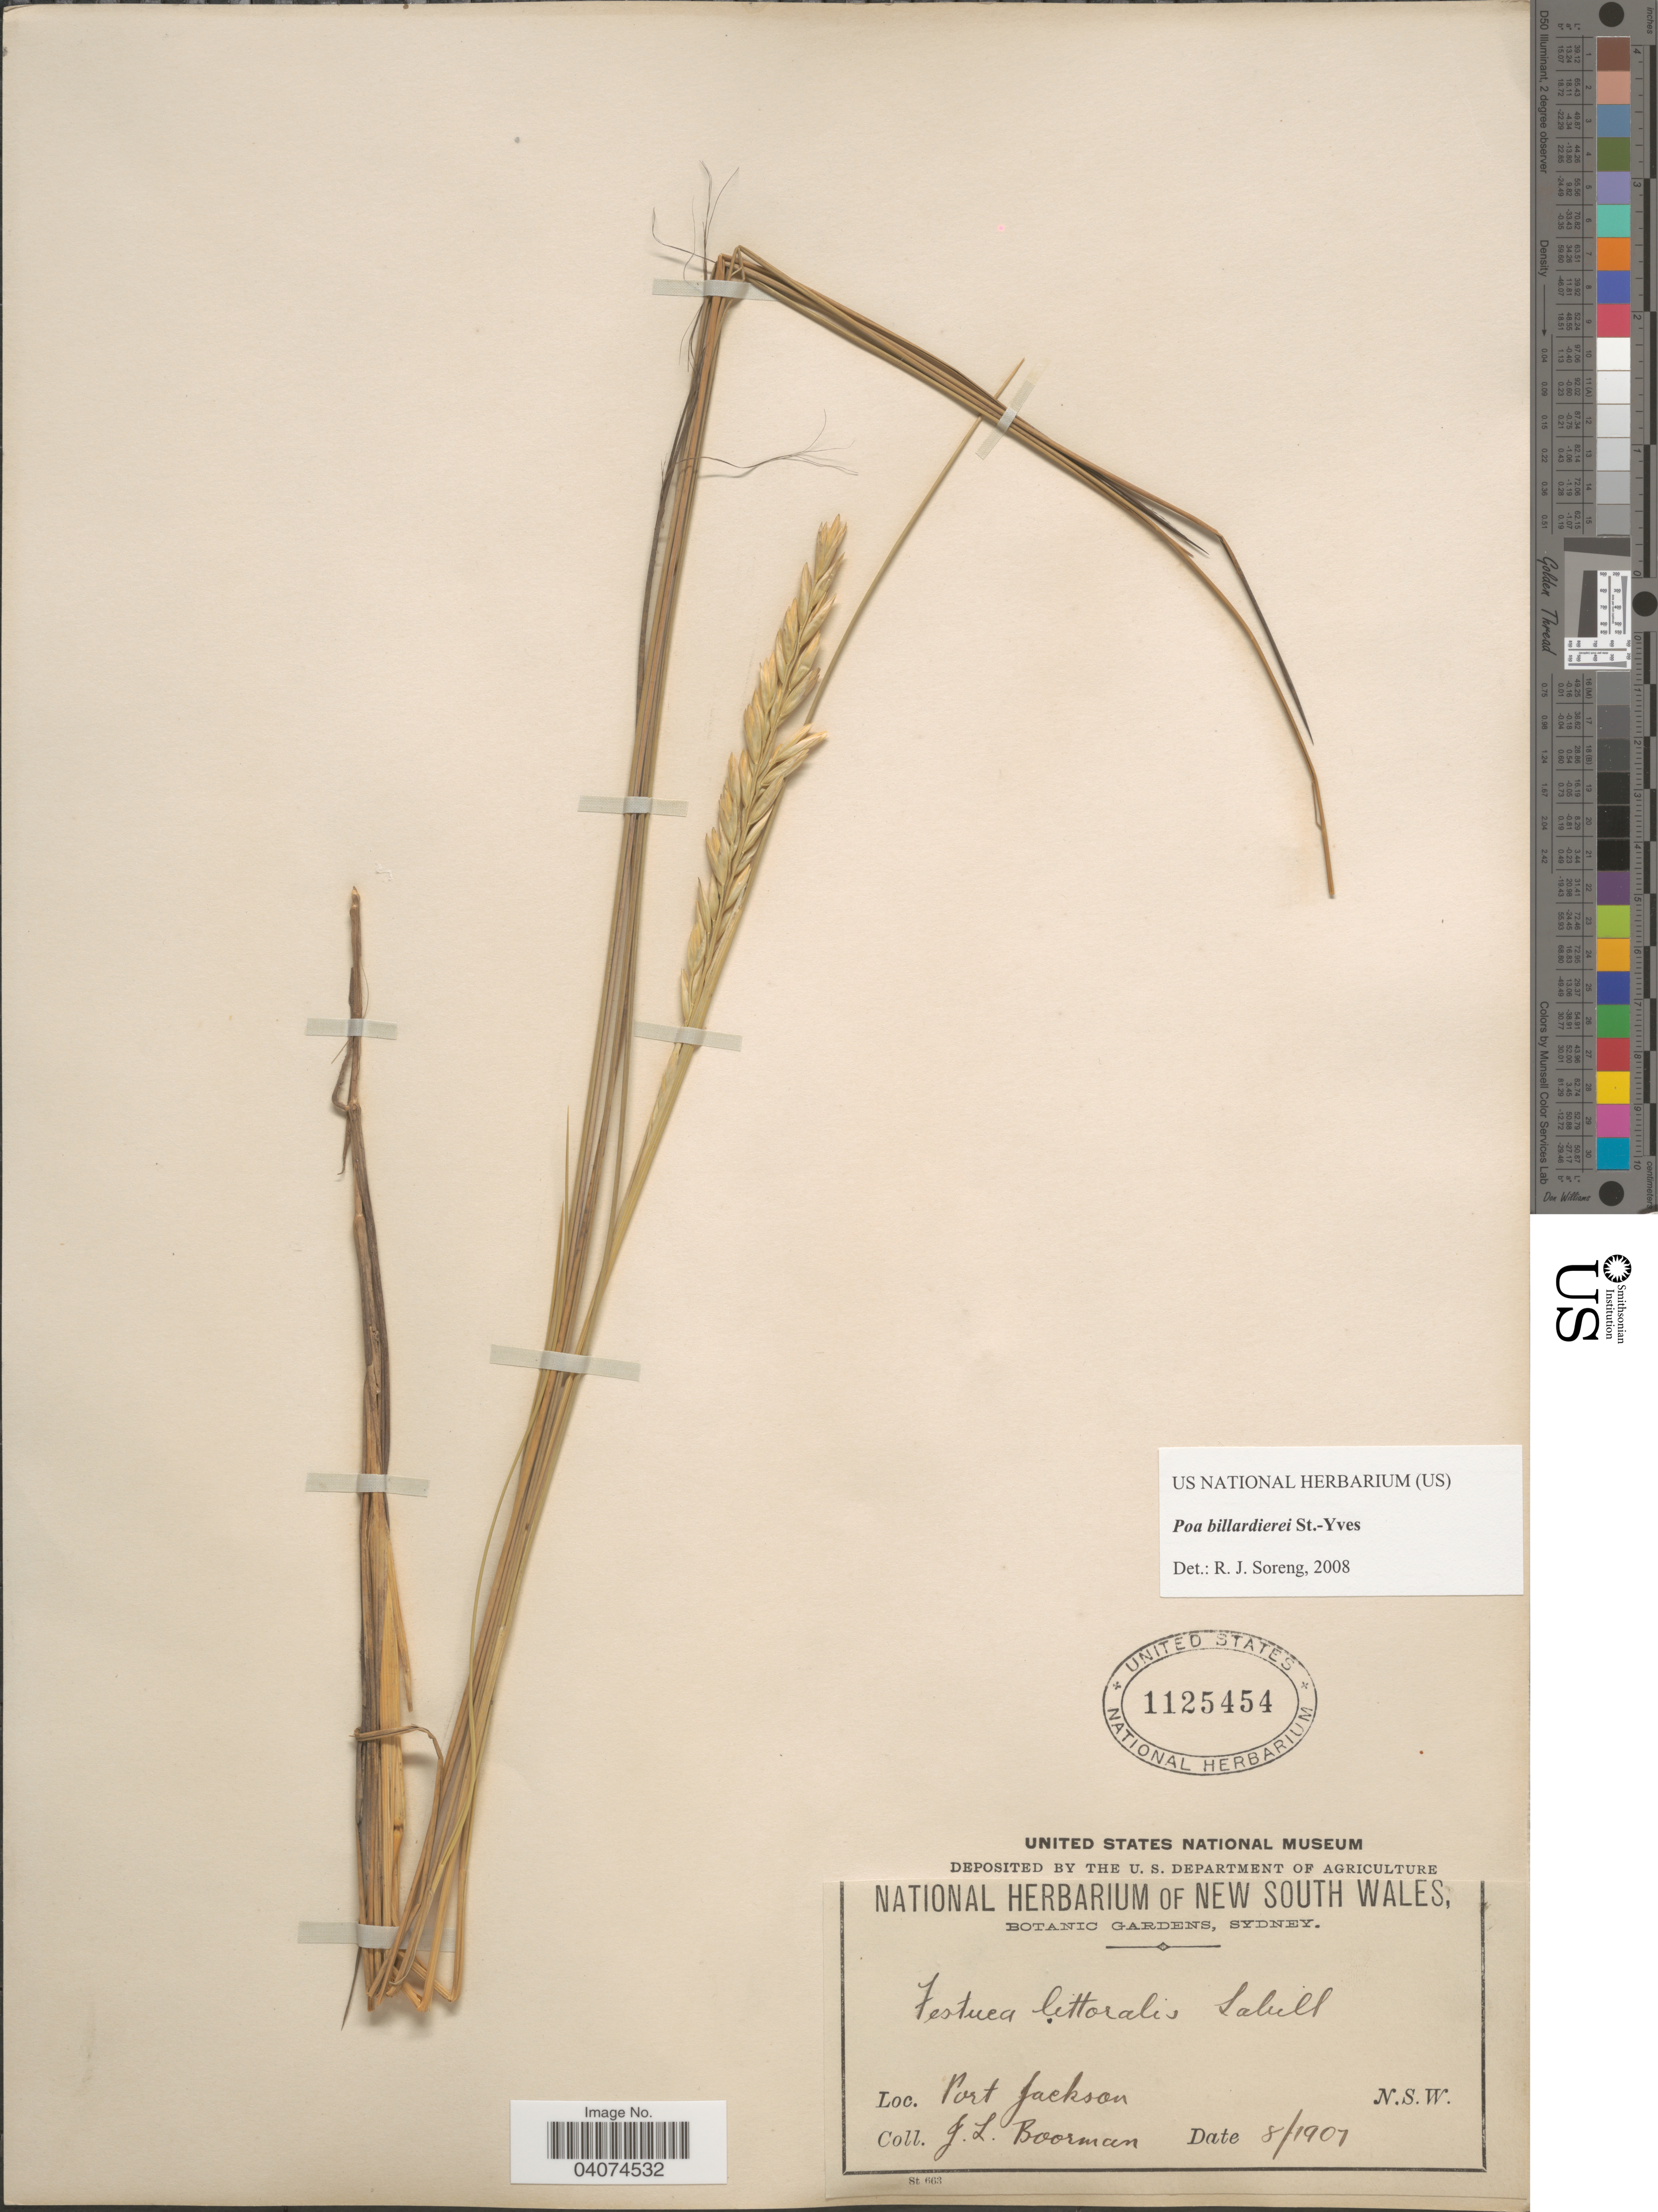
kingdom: Plantae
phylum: Tracheophyta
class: Liliopsida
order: Poales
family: Poaceae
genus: Poa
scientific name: Poa billardierei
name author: (Spreng.) St.-Yves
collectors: J. Boorman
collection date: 1907-08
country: Australia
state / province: New South Wales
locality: Port Jackson.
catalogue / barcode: US 1125454